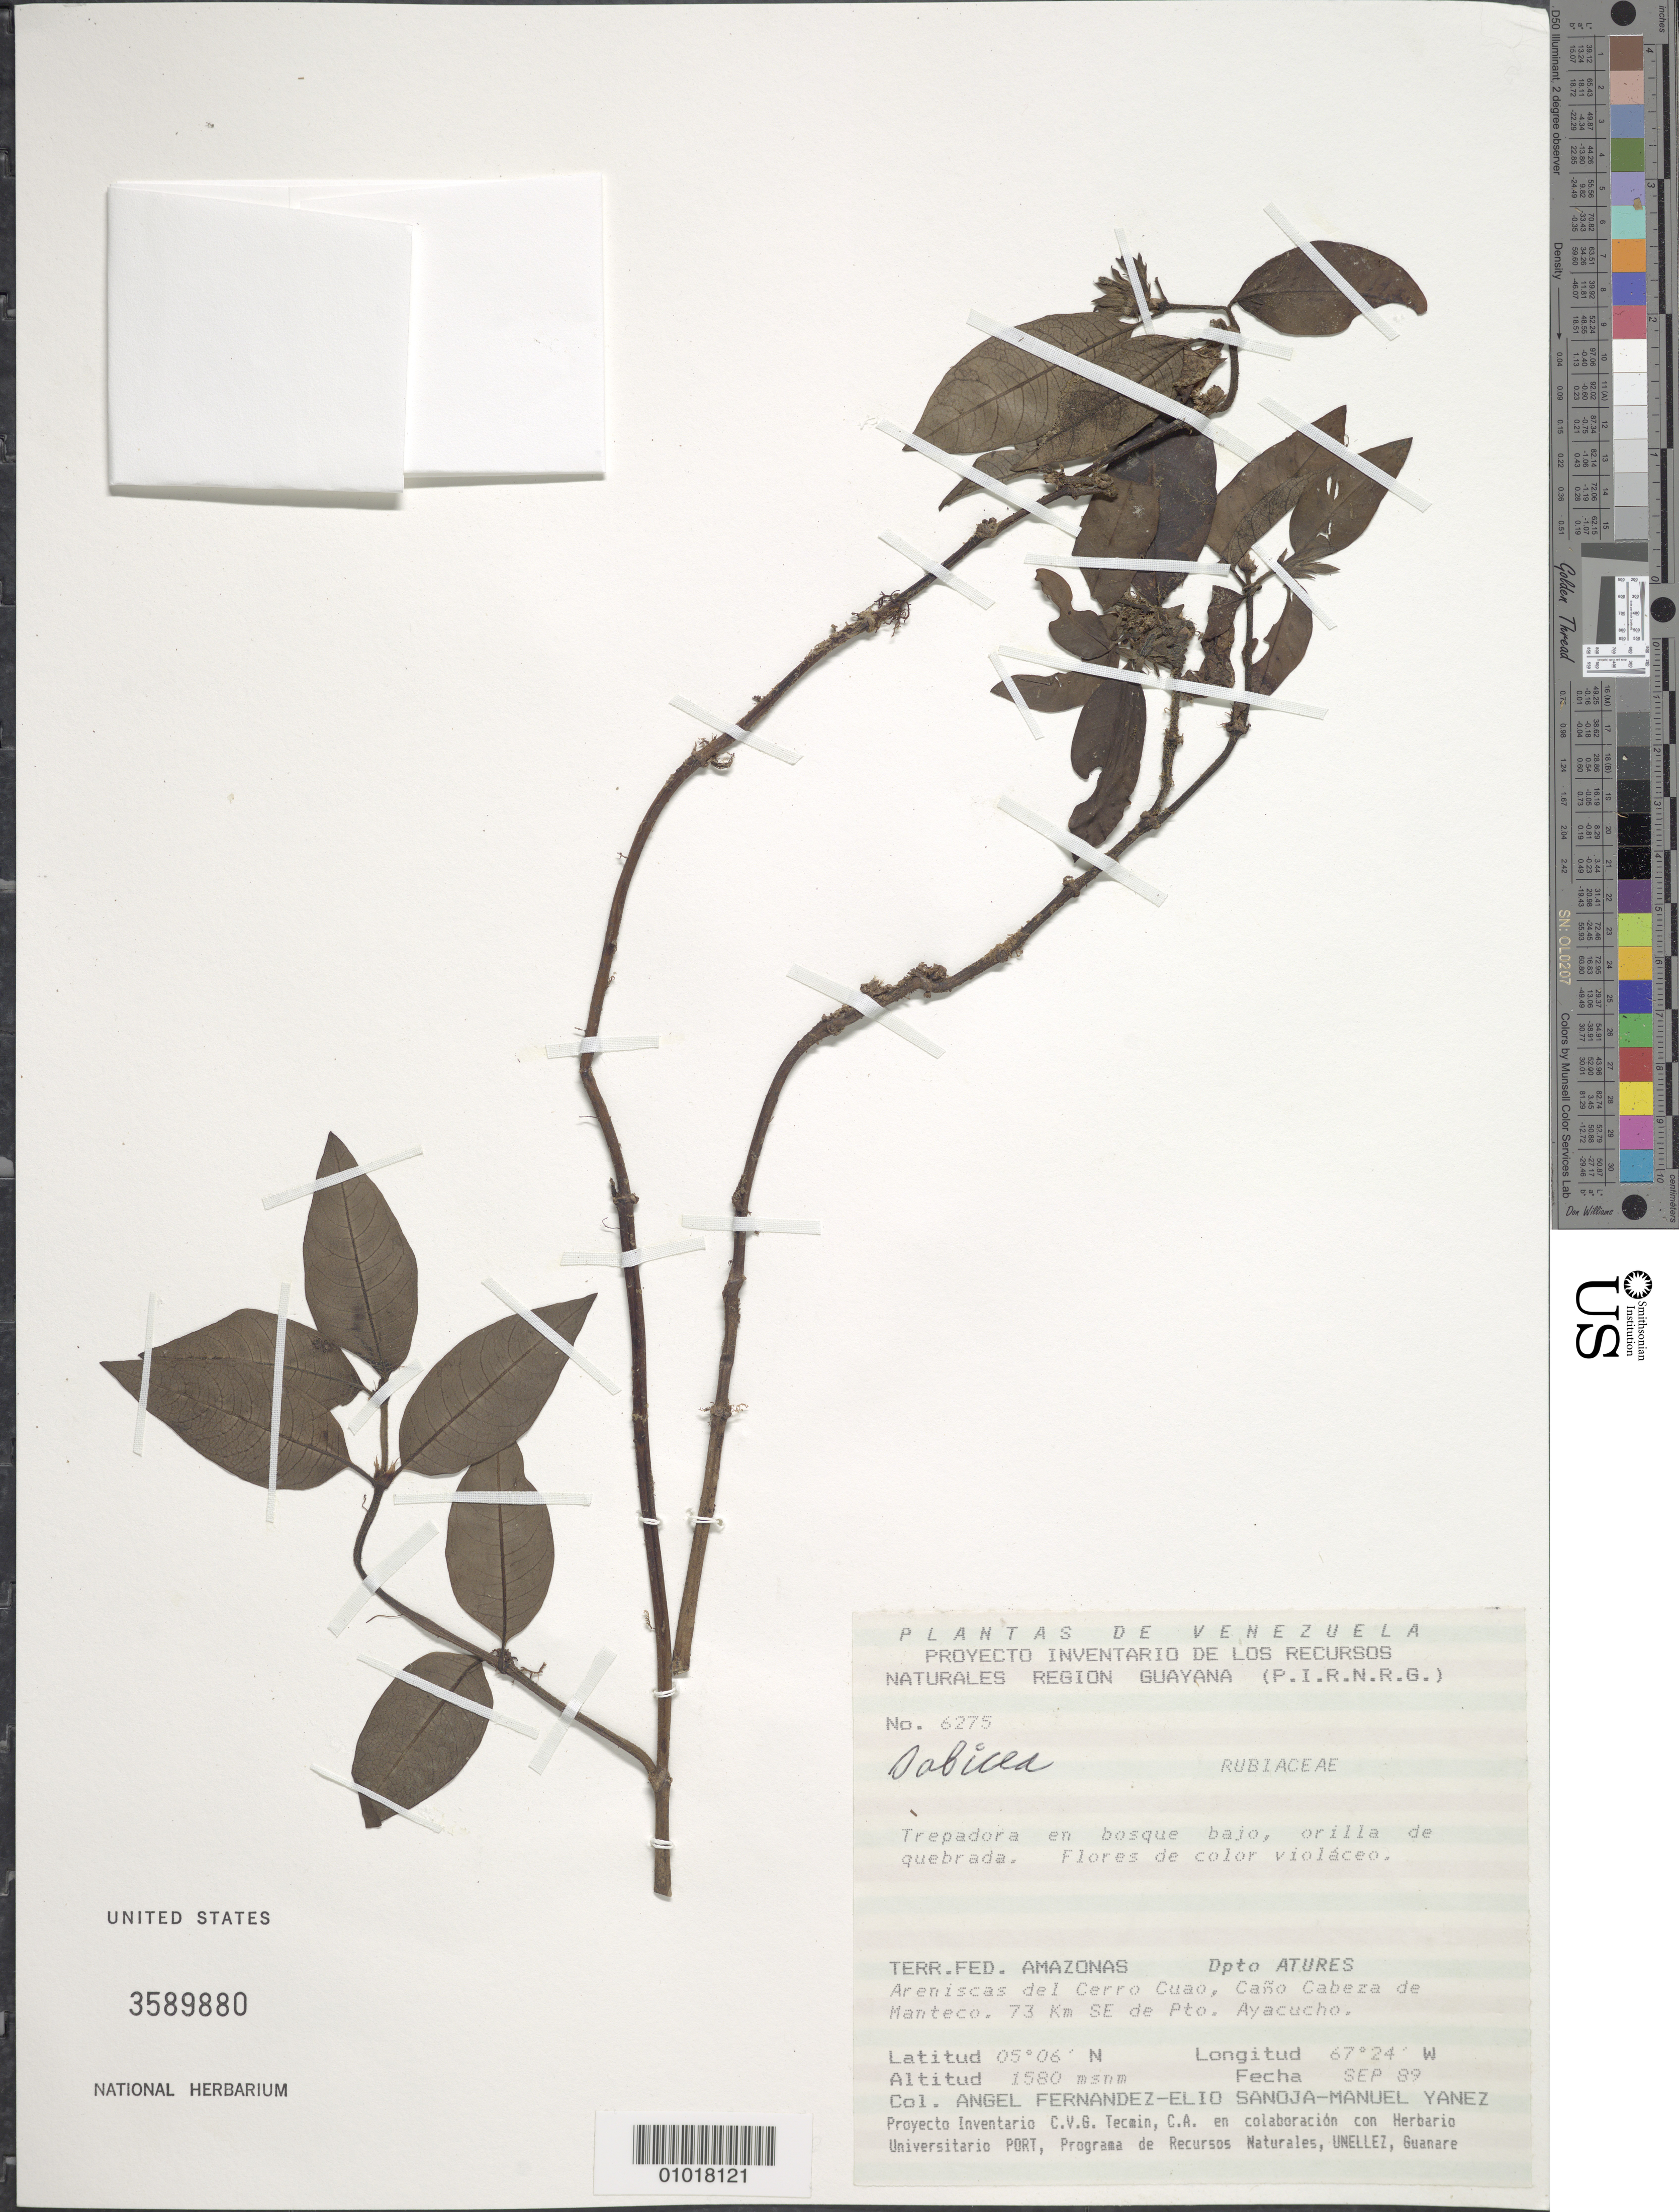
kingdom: Plantae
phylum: Tracheophyta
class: Magnoliopsida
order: Gentianales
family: Rubiaceae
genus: Sabicea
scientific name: Sabicea sp.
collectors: A. Fernandez-Elio & S. Yanez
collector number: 6275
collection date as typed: Sep-89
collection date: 1989-09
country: Venezuela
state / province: Amazonas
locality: Areniscas del Cerro Cuao, Cano Cabeza de Manteco. 73 km SE de Pto. Ayacucho.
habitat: En bosque bajo.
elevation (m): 1580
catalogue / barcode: US 3589880